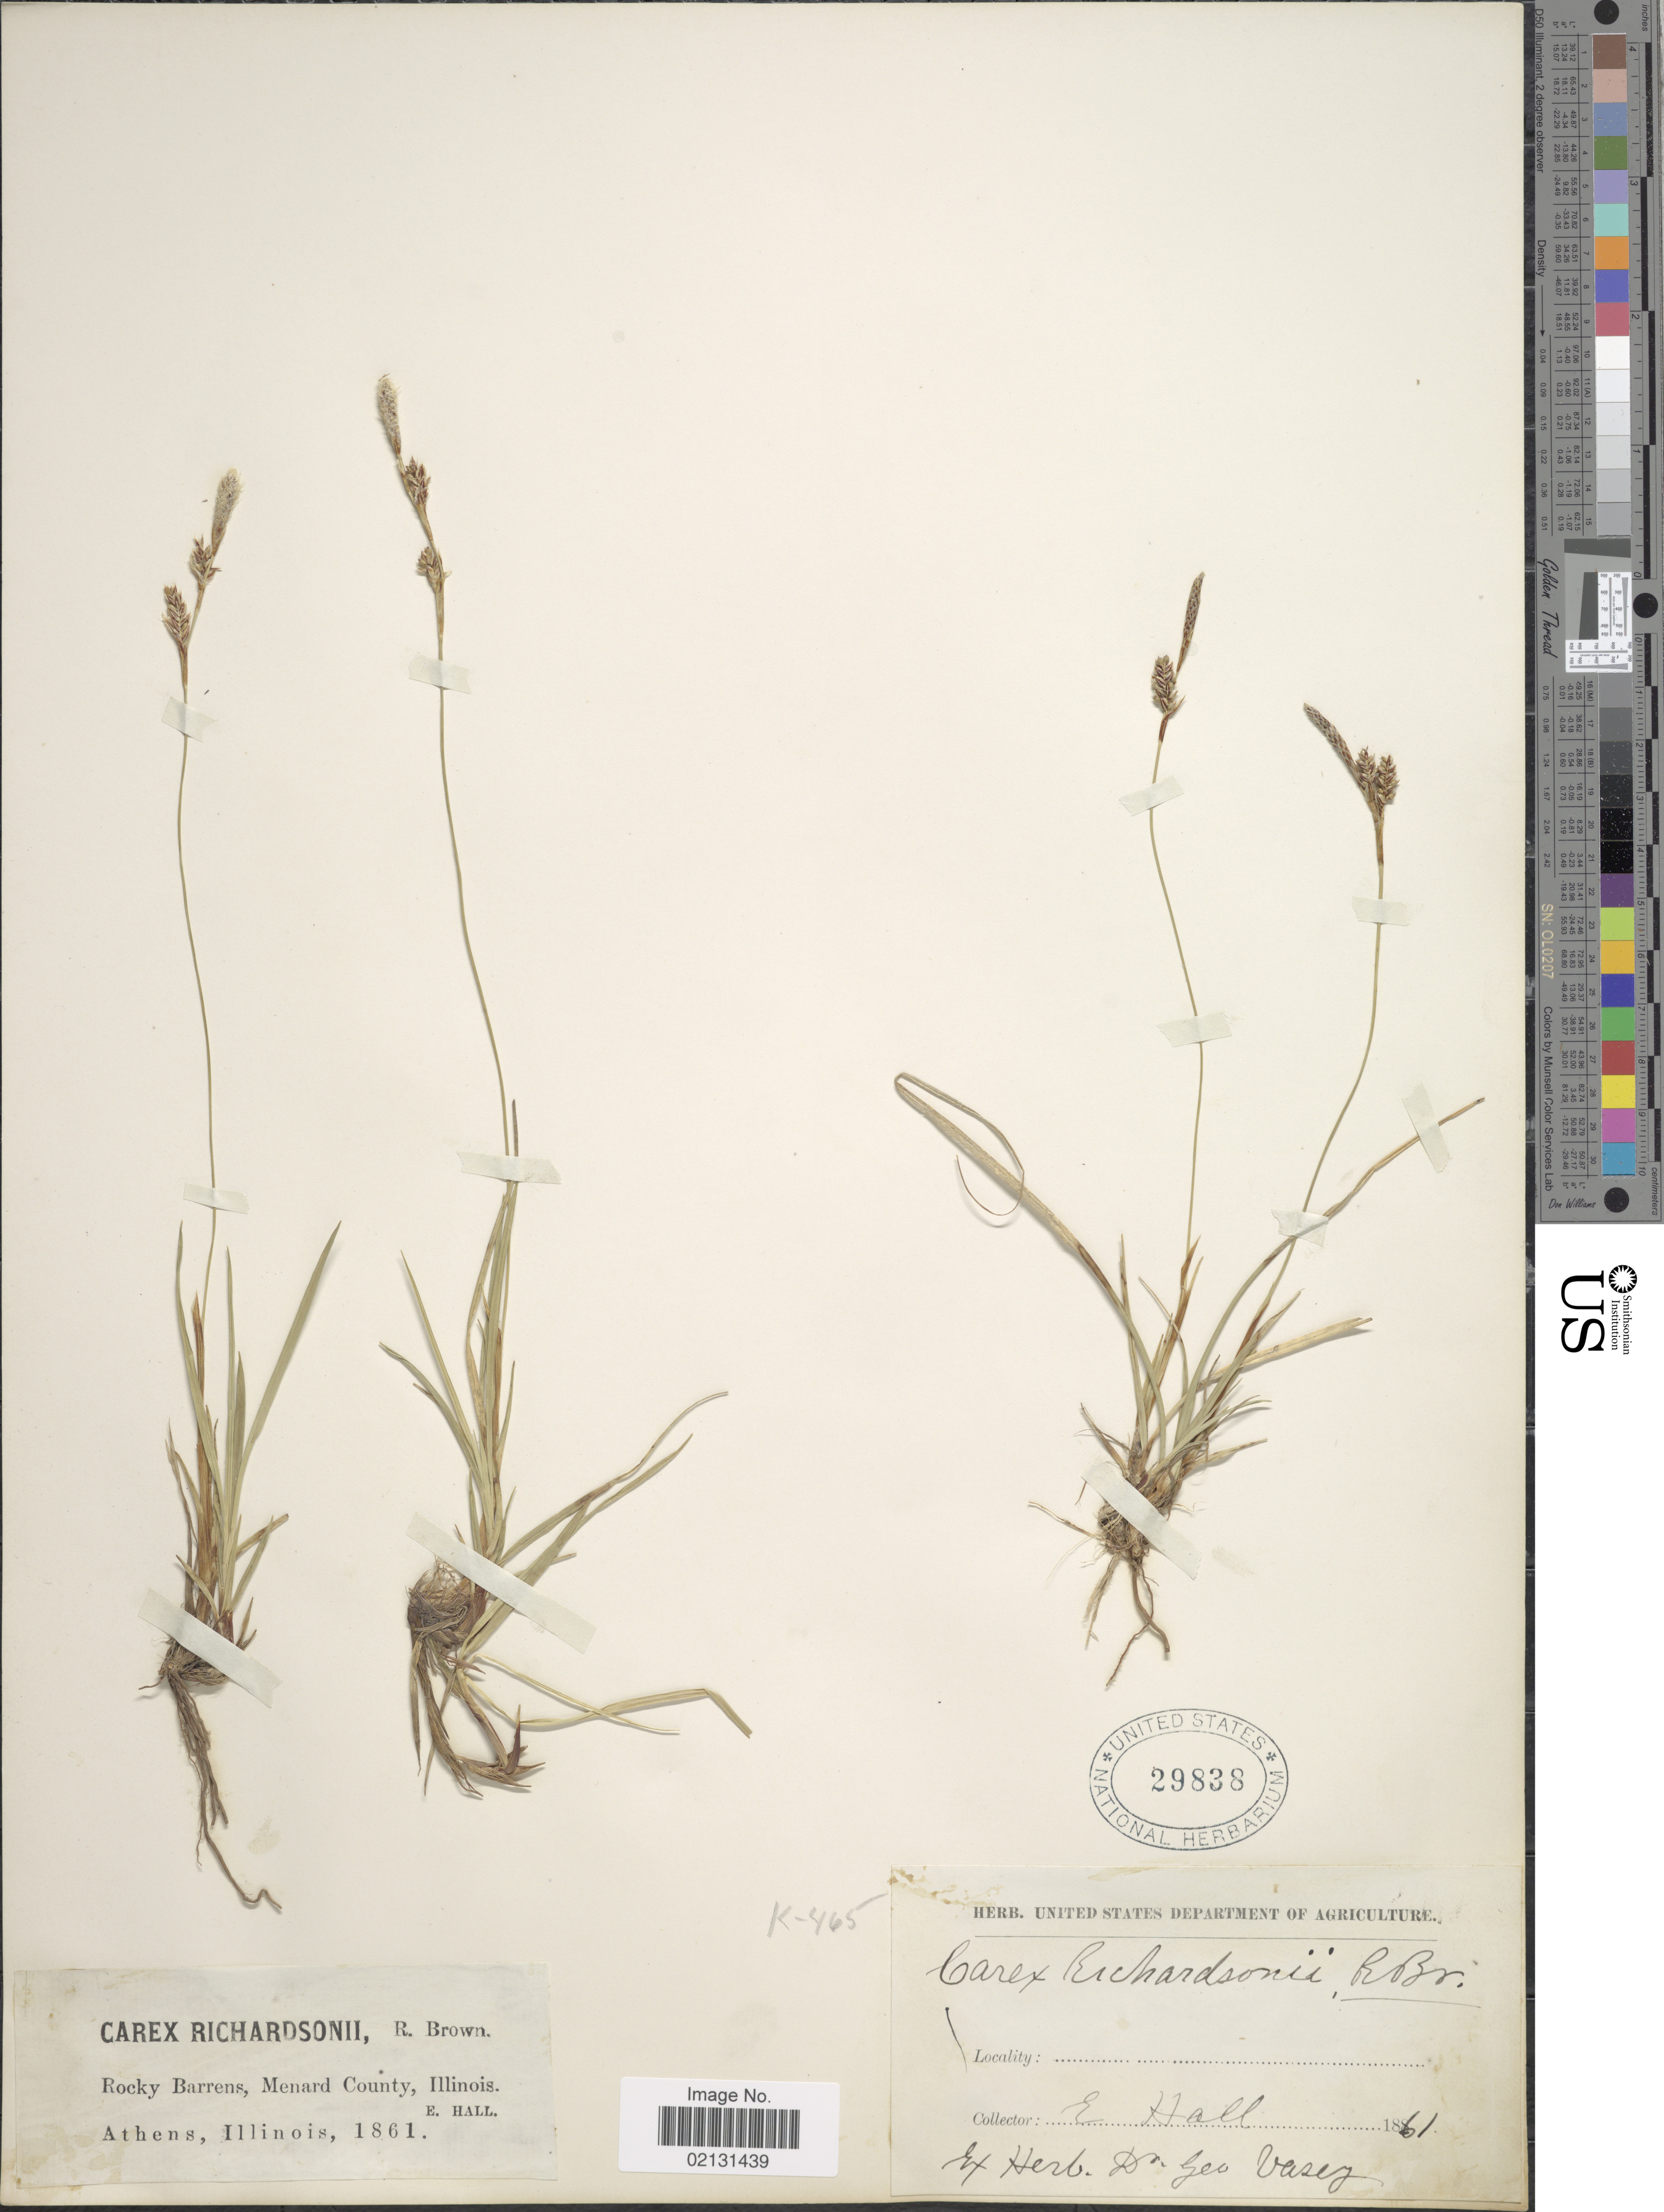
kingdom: Plantae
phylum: Tracheophyta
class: Liliopsida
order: Poales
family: Cyperaceae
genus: Carex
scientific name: Carex richardsonii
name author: R. Br.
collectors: E. Hall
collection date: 1861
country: United States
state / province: Illinois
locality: Rocky barrens, Menard County, Athens.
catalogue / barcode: US 29838